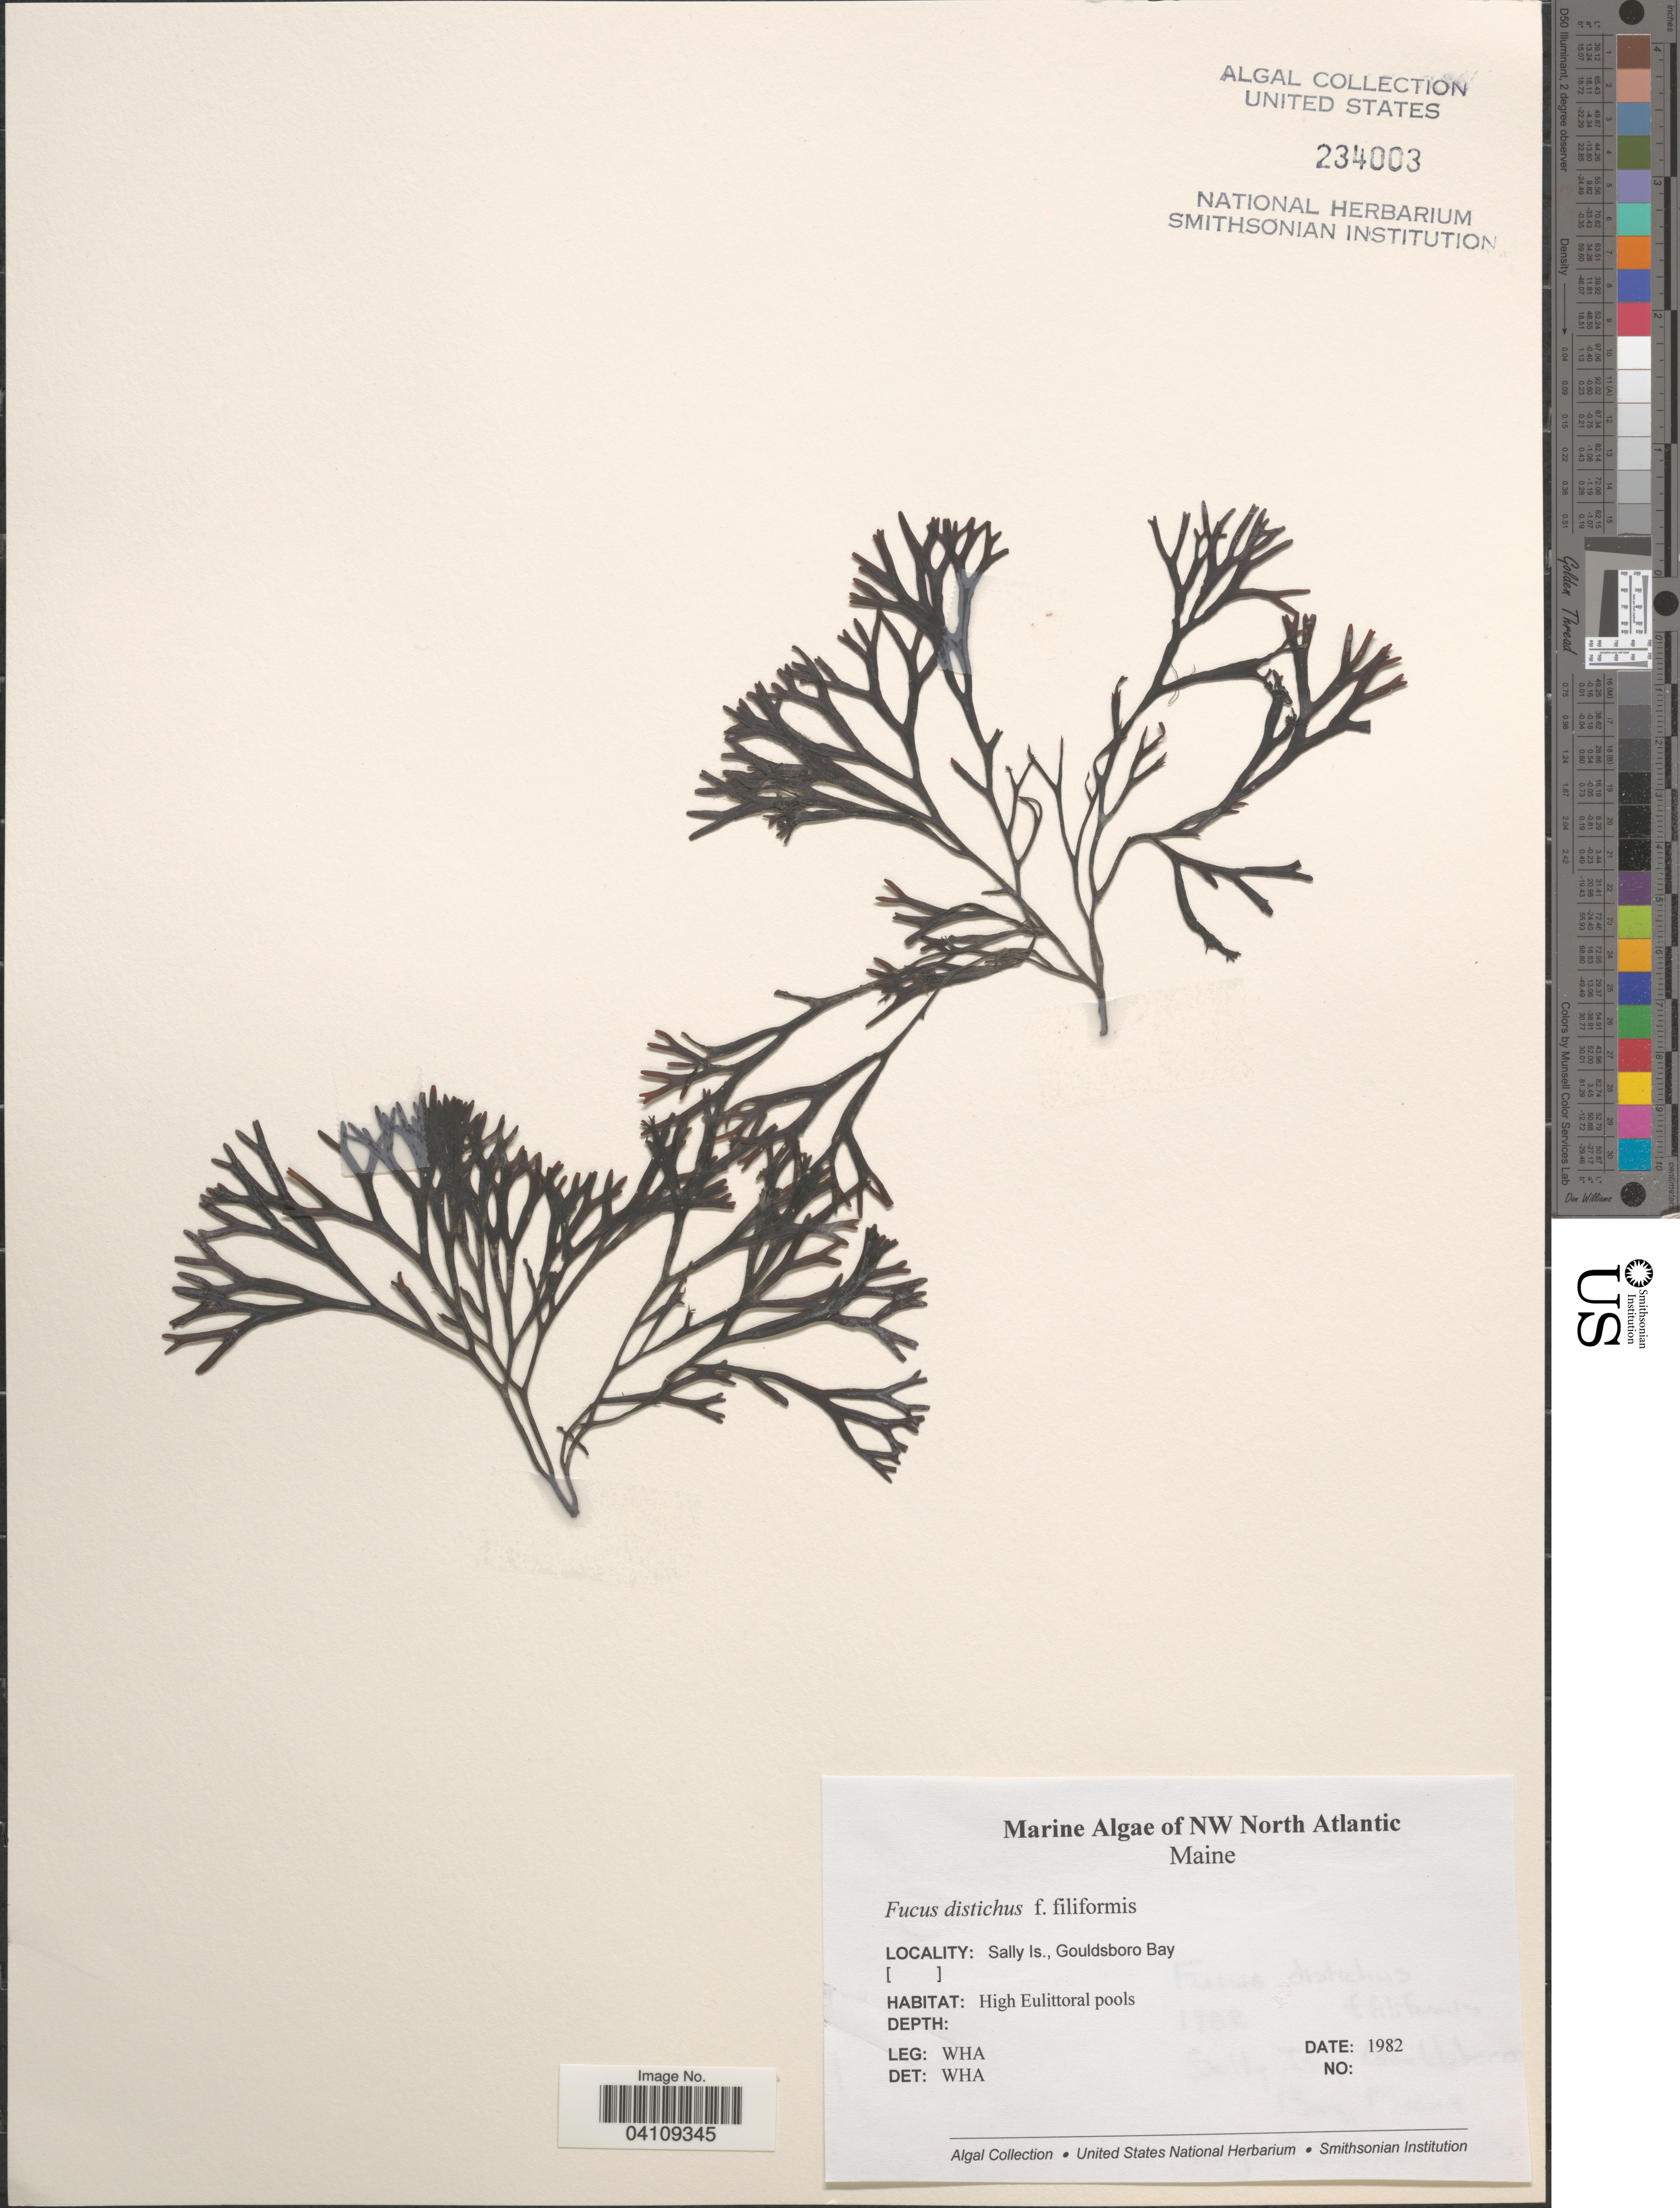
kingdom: Chromista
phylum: Ochrophyta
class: Phaeophyceae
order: Fucales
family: Fucaceae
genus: Fucus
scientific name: Fucus distichus f. filiformis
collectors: W. H. Adey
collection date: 1982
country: United States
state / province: Maine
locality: NW North Atlantic. Sally Is., Gouldsboro Bay.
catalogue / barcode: US 234003